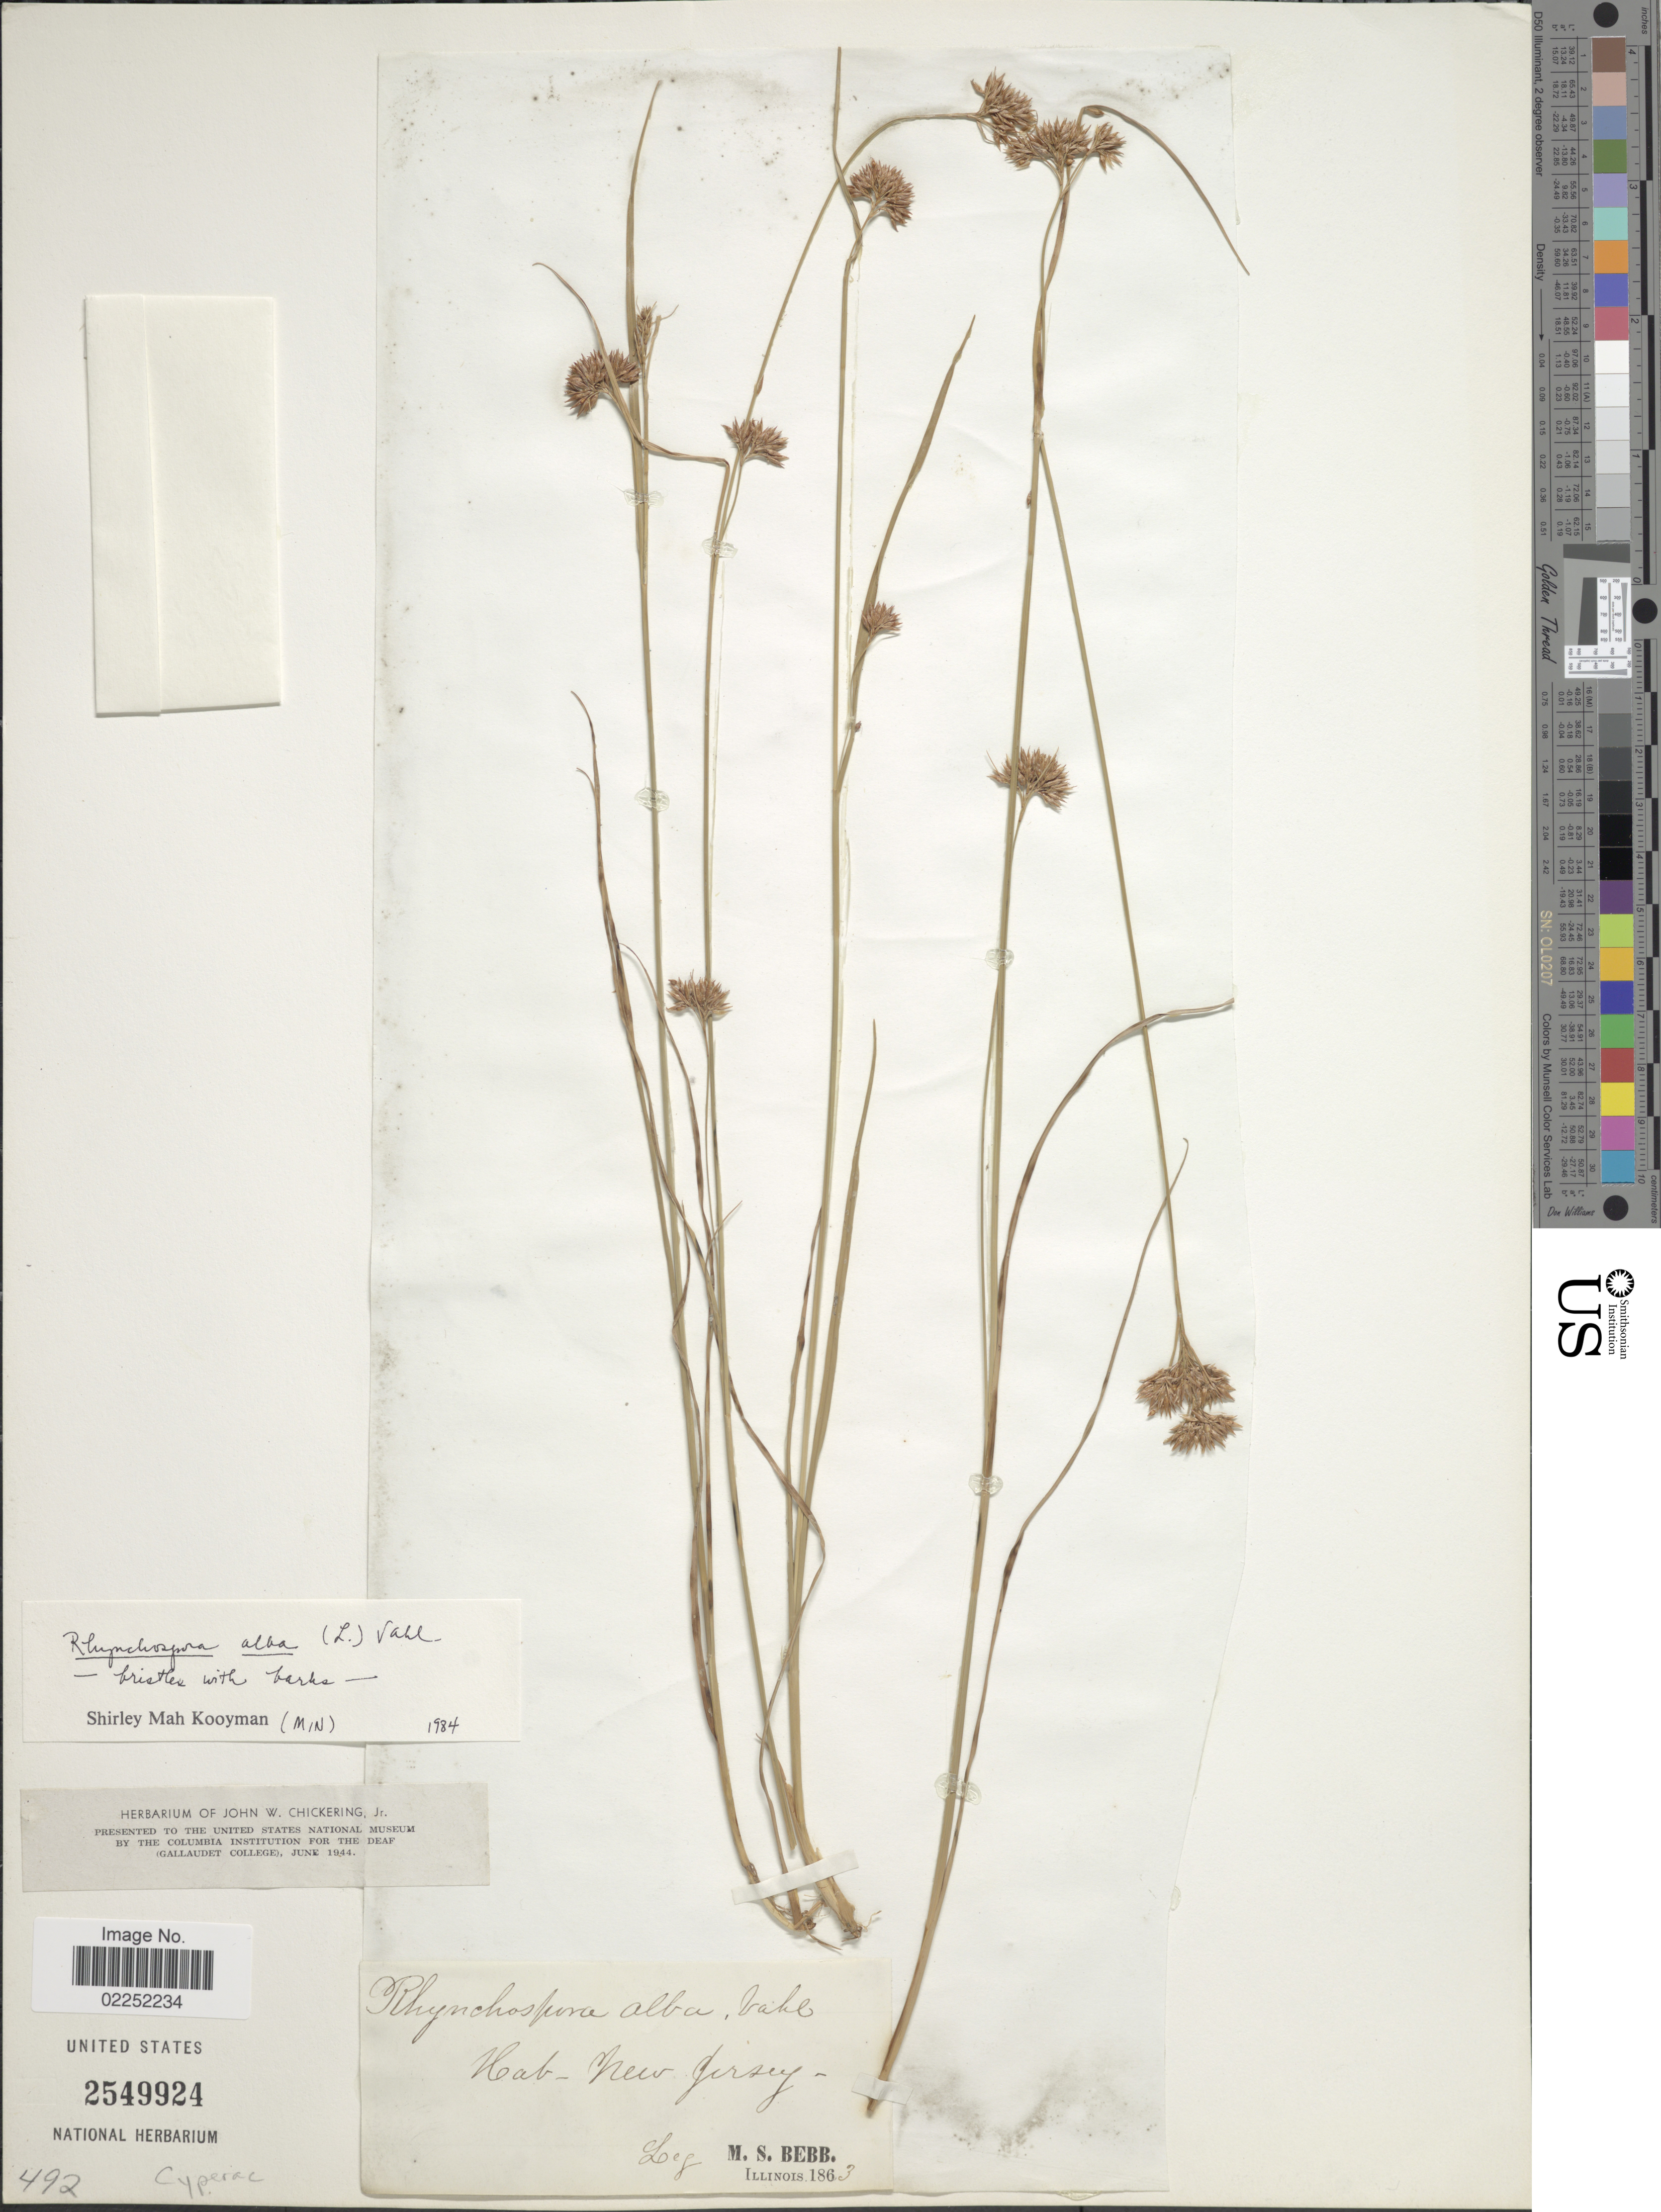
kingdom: Plantae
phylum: Tracheophyta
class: Liliopsida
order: Poales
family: Cyperaceae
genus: Rhynchospora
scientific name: Rhynchospora alba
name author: (L.) Vahl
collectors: M. Bebb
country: United States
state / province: New Jersey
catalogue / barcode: US 2549924